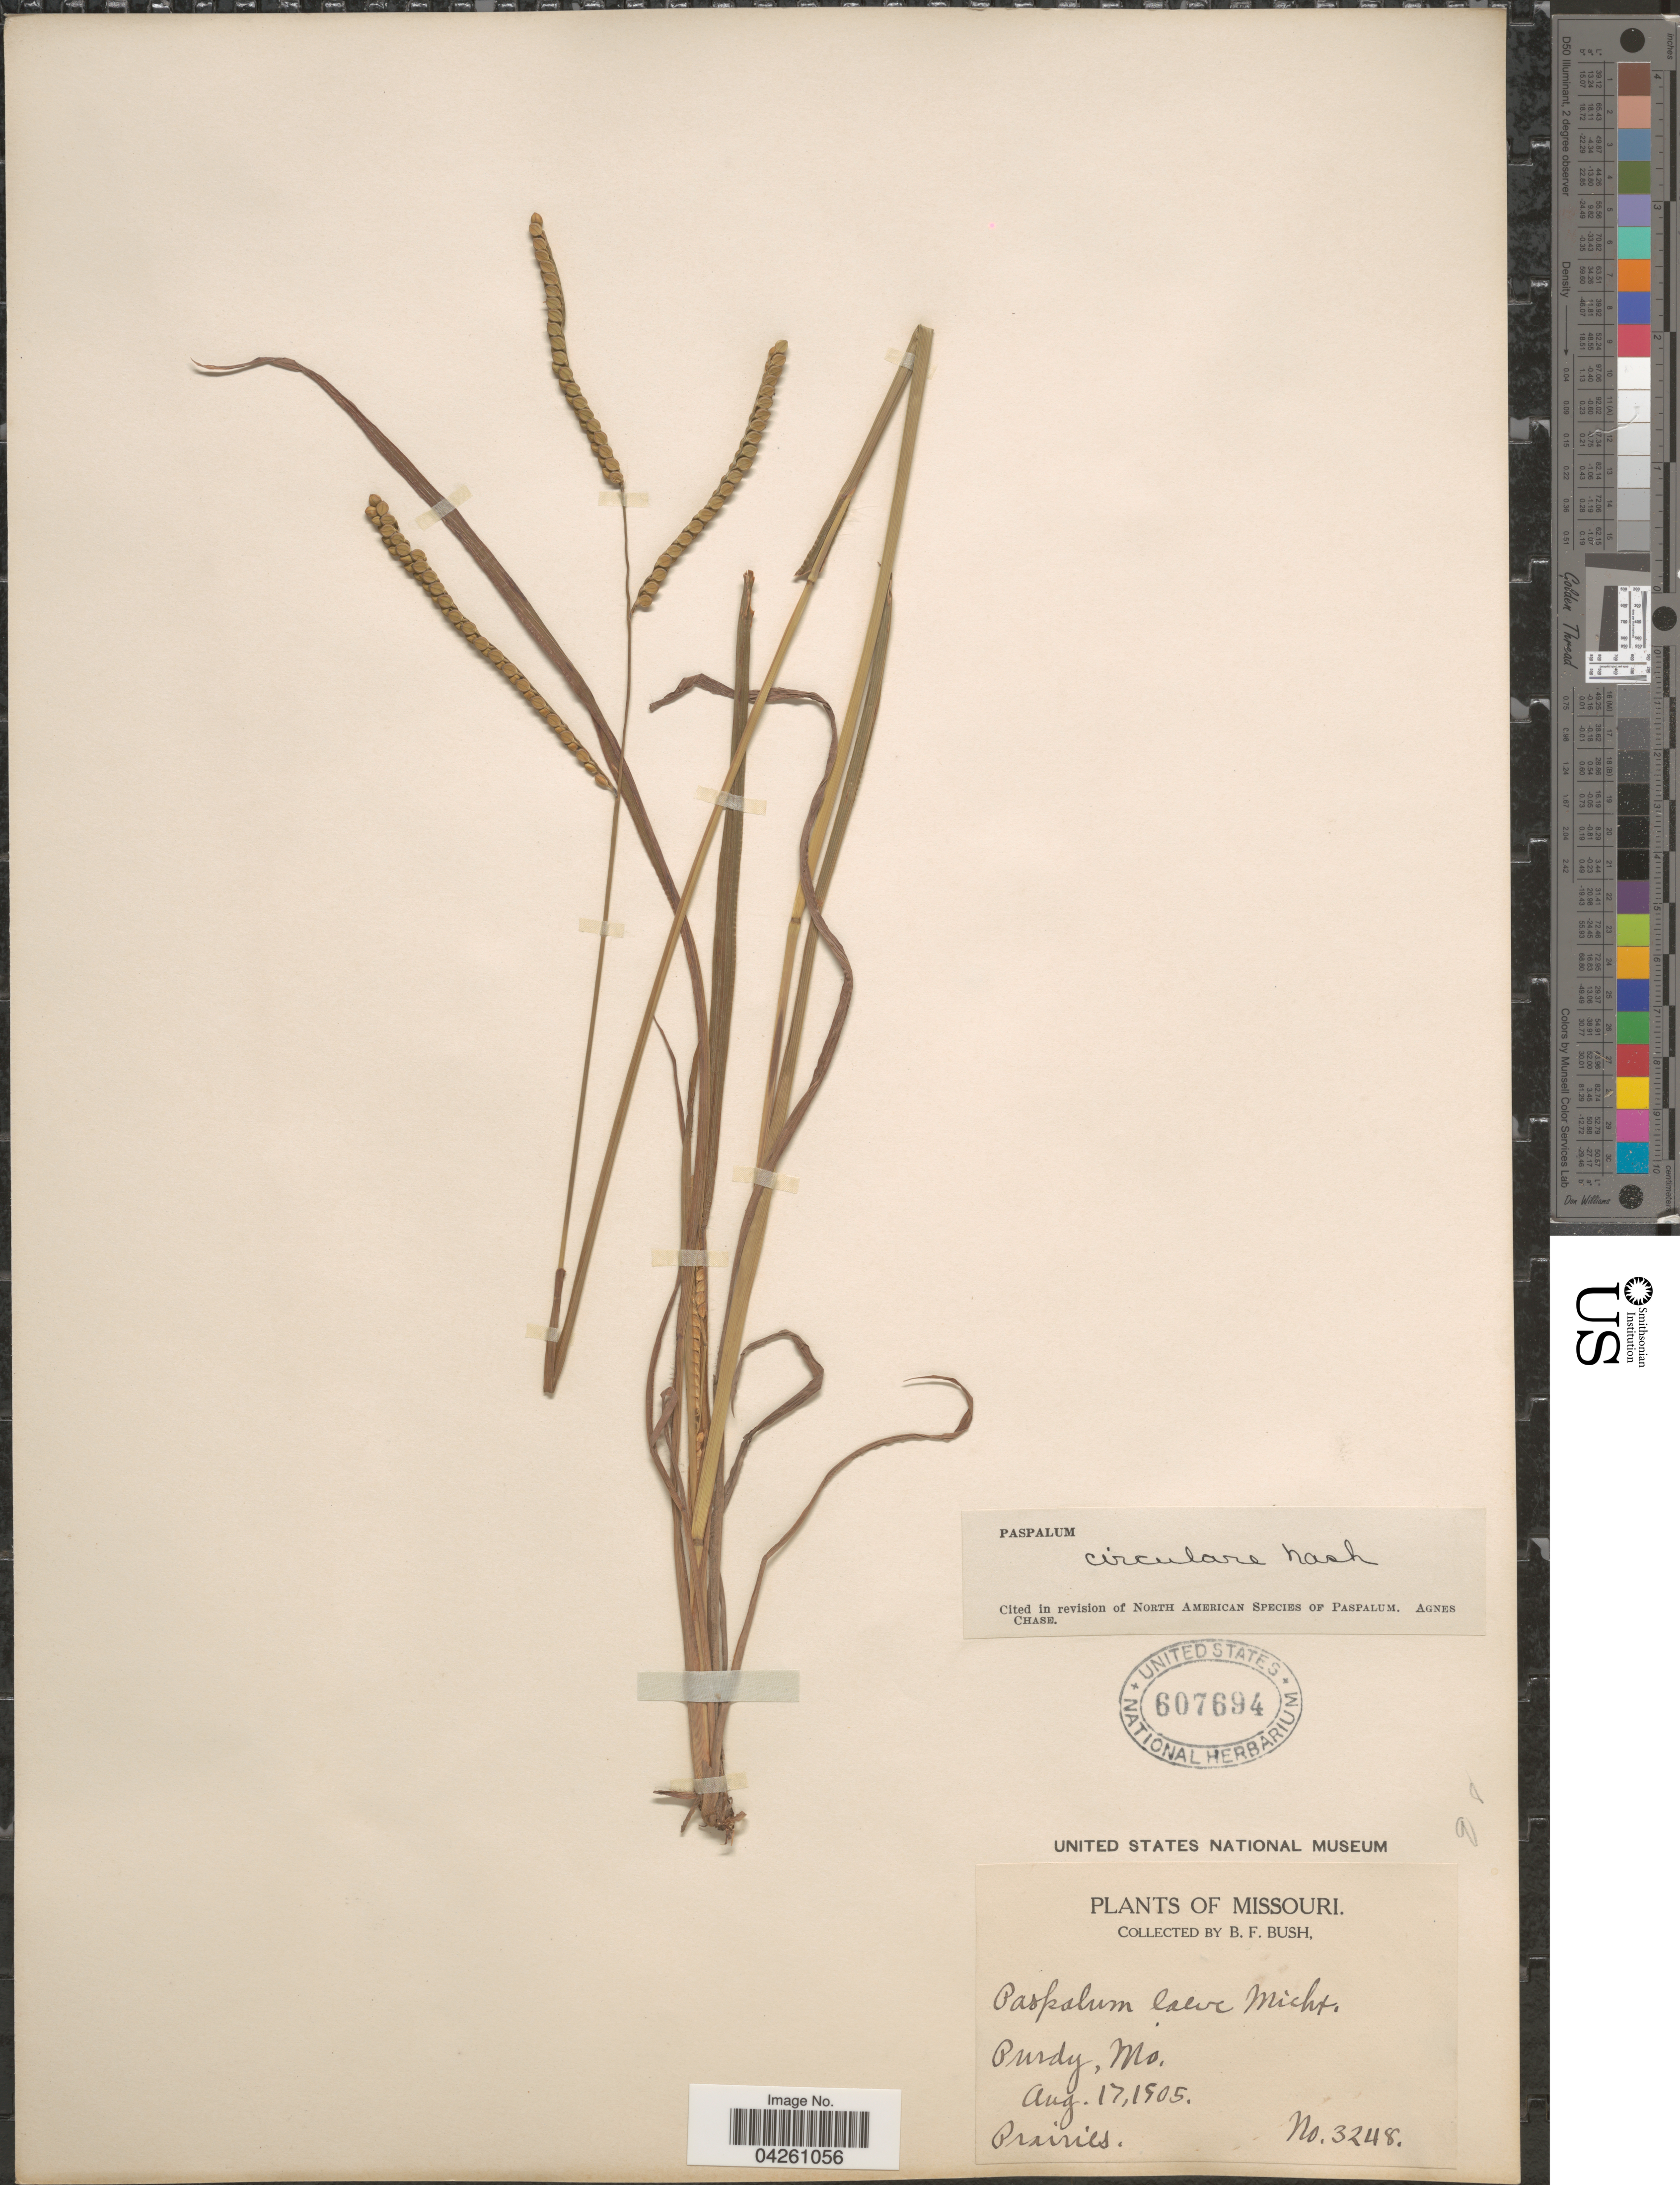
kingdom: Plantae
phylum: Tracheophyta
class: Liliopsida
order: Poales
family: Poaceae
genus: Paspalum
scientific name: Paspalum circulare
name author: Nash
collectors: B. F. Bush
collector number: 3248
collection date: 1905-08-17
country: United States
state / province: Missouri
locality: Purdy.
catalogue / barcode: US 607694